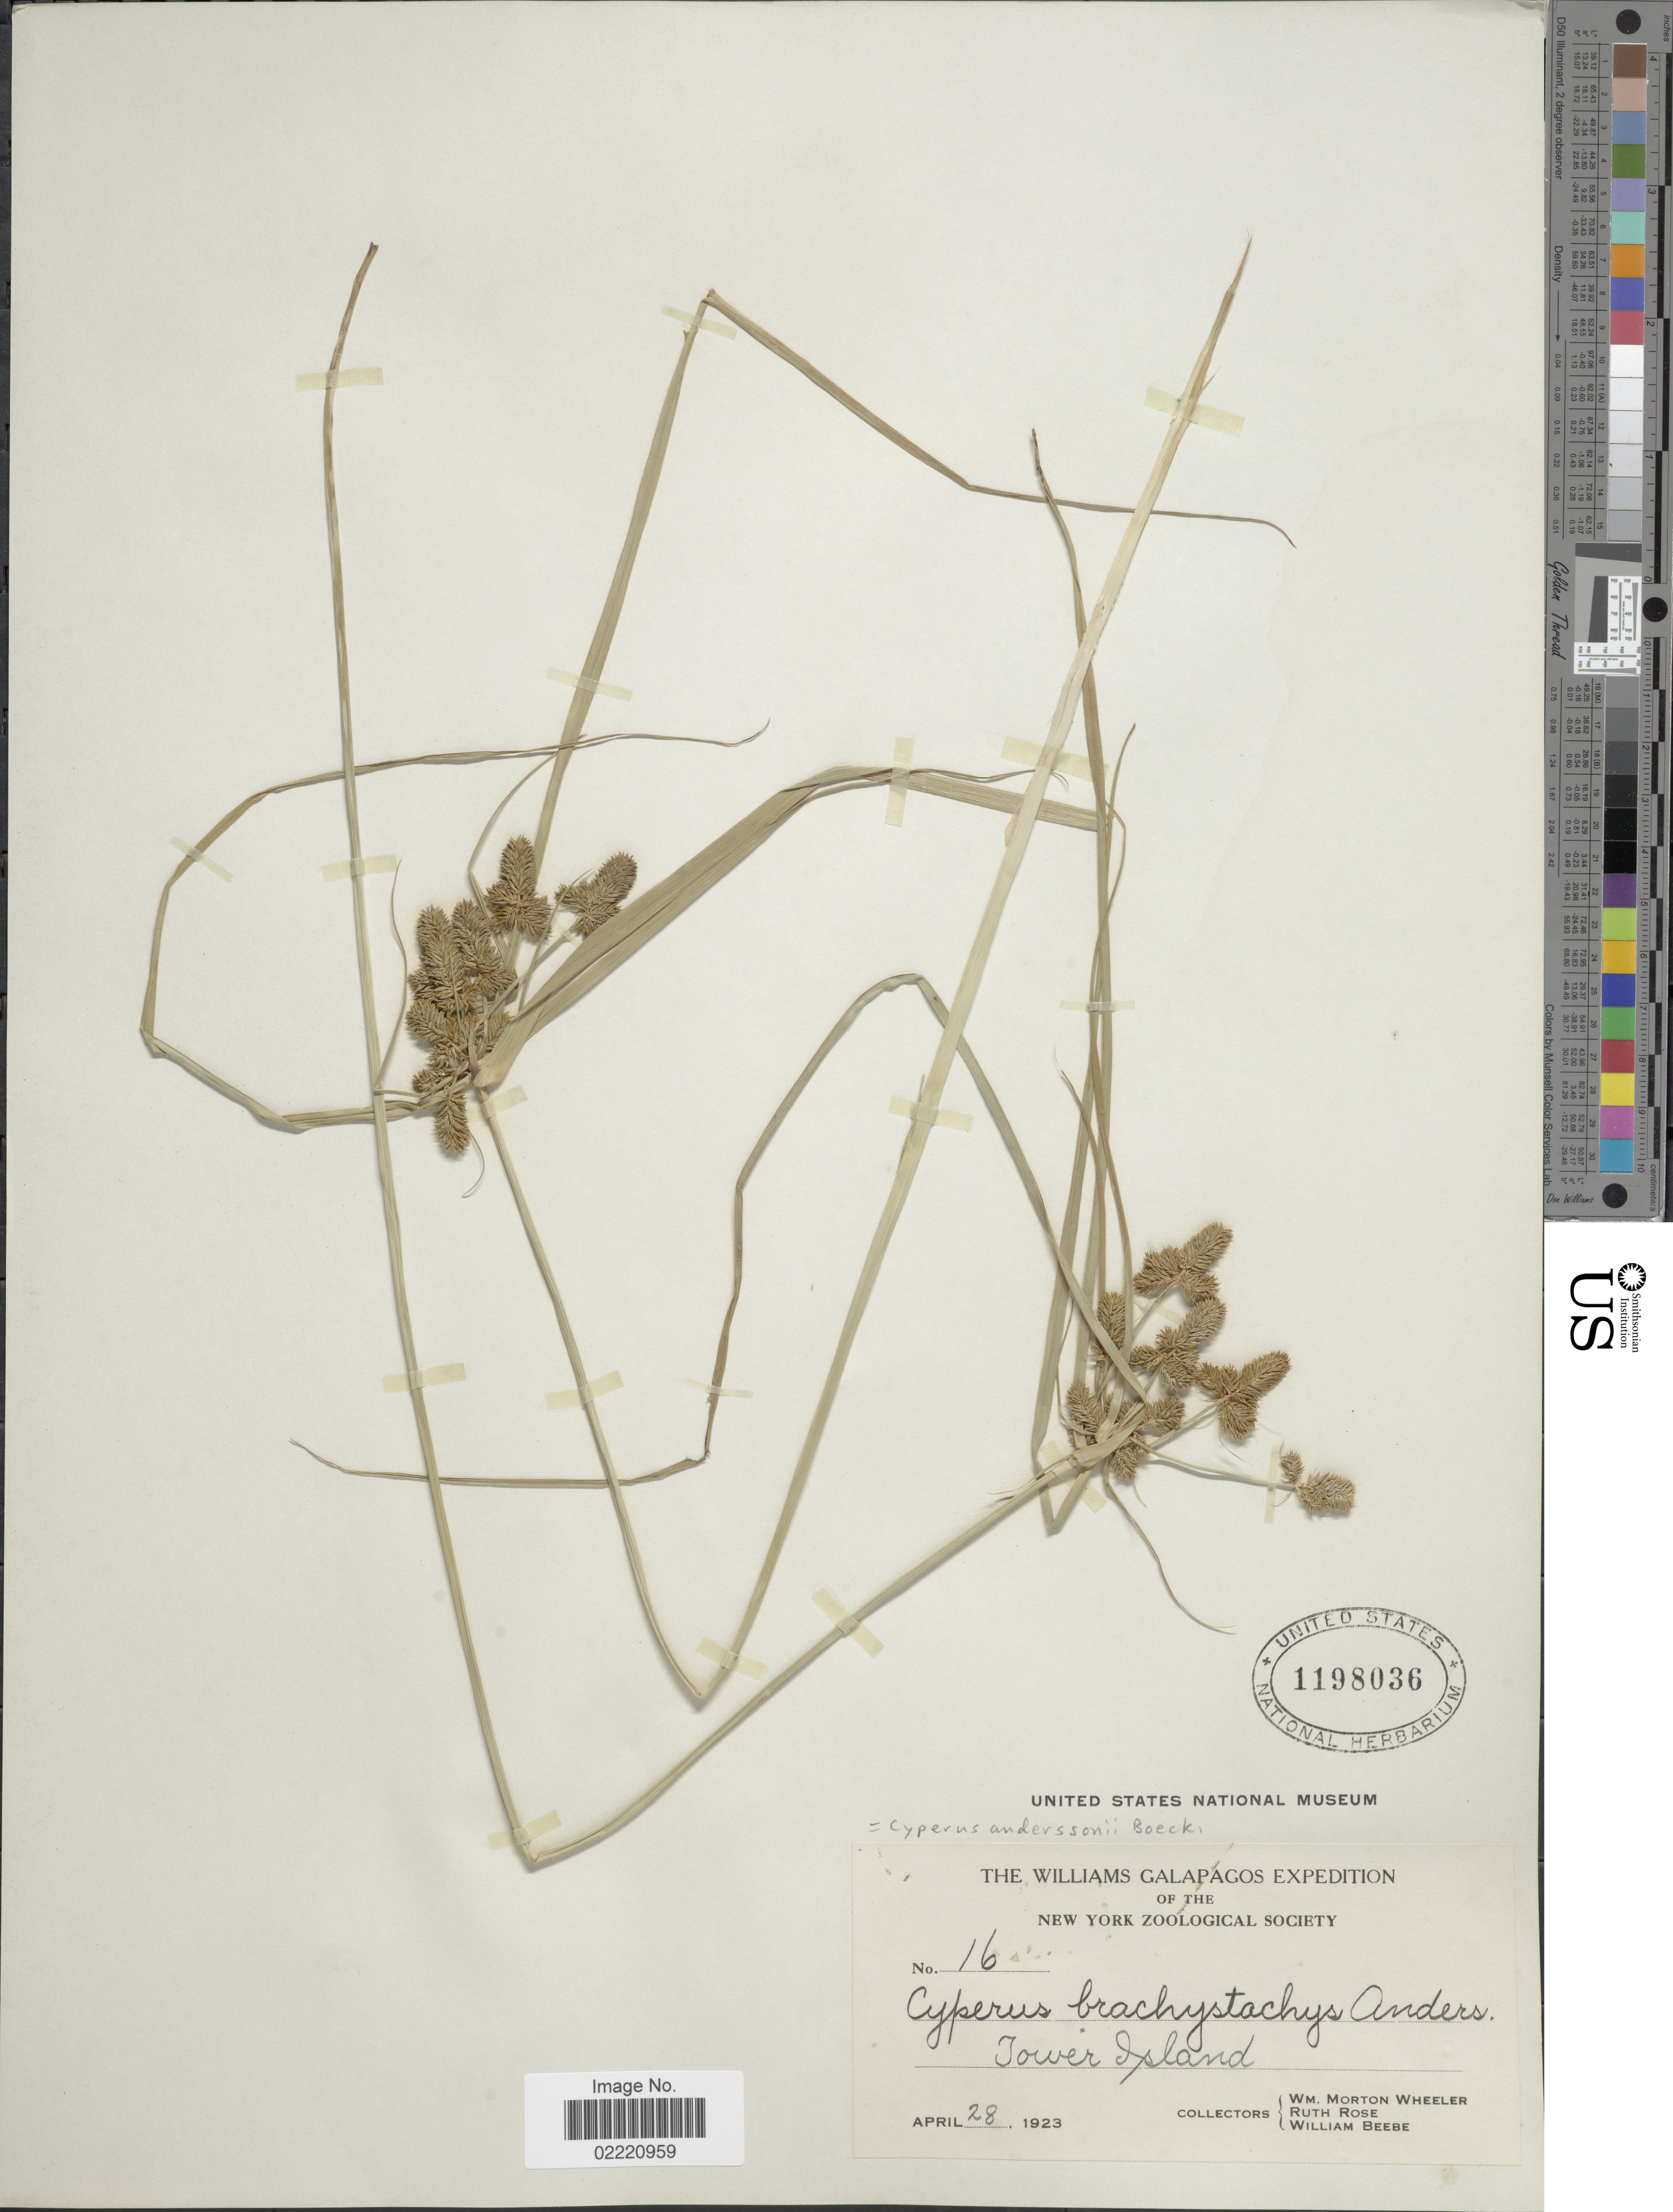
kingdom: Plantae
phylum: Tracheophyta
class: Liliopsida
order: Poales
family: Cyperaceae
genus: Cyperus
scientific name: Cyperus anderssonii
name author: Boeckeler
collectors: W. Wheeler, R. Rose & W. Beebe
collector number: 16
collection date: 1923-04-28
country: Ecuador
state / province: Colón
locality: Galapagos, Tower Island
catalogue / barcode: US 1198036